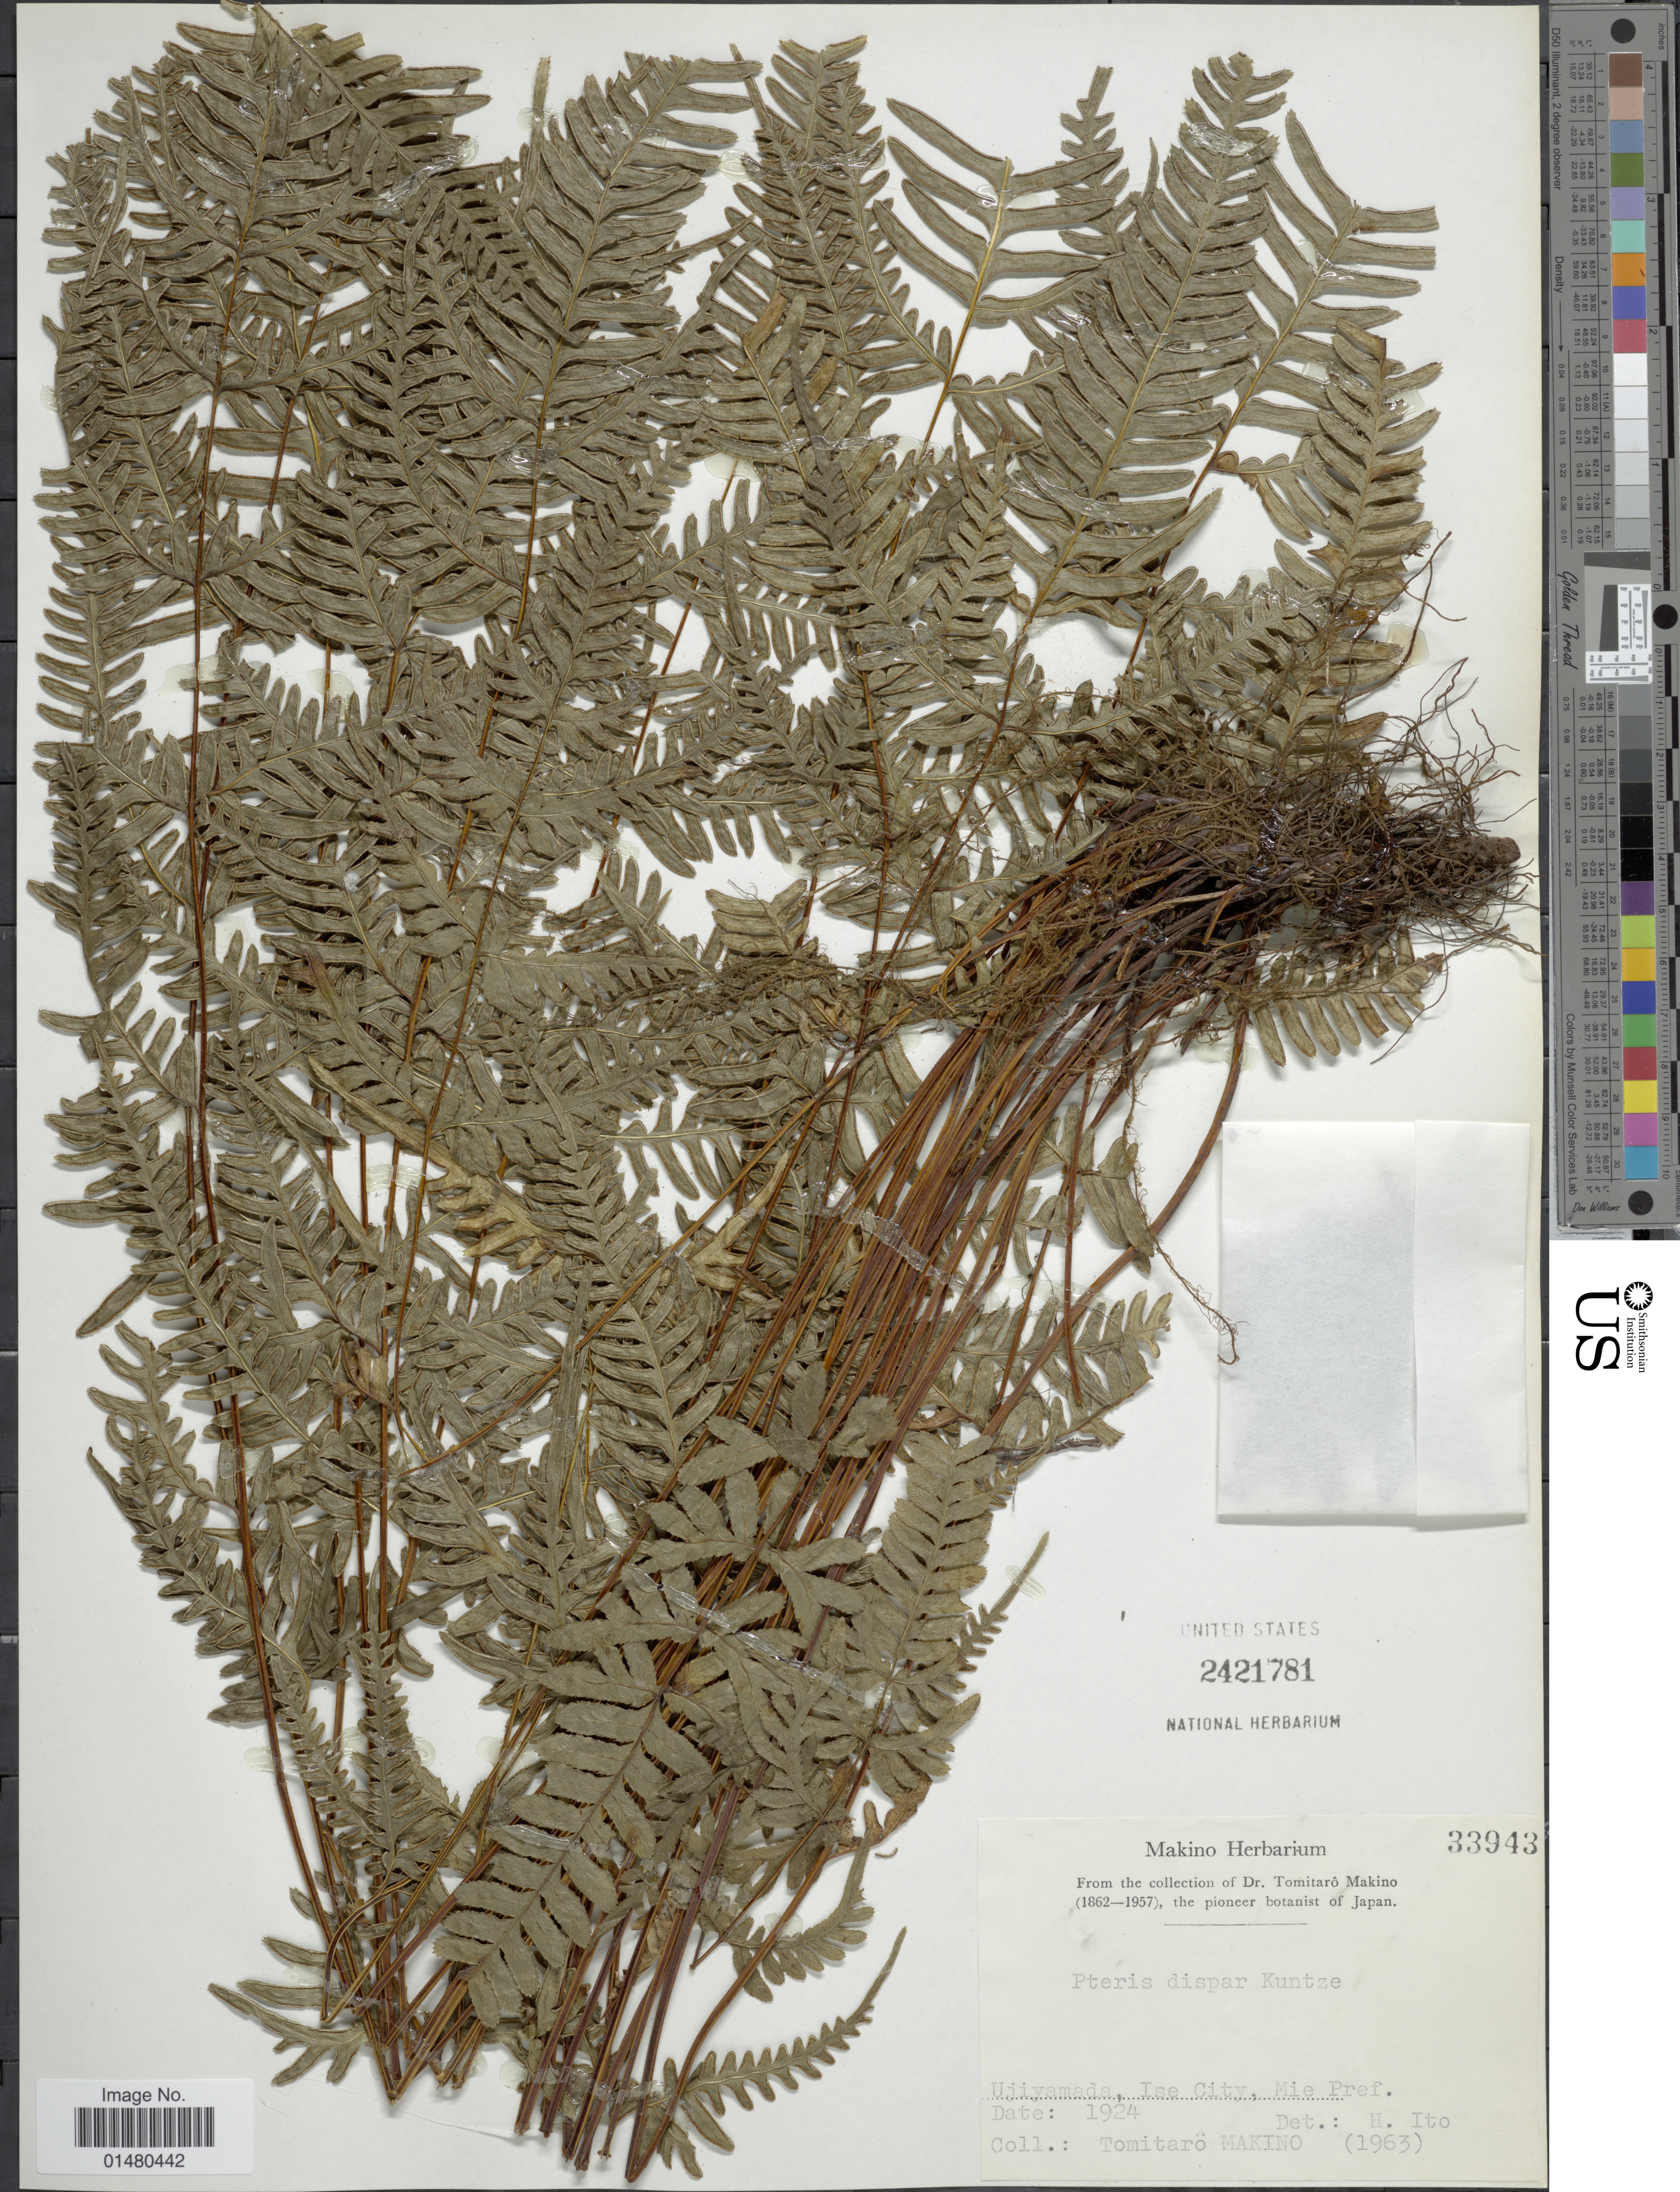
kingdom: Plantae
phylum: Tracheophyta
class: Polypodiopsida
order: Polypodiales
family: Pteridaceae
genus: Pteris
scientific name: Pteris dispar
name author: Kunze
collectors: T. Makino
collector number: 33943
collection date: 1924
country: Japan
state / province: Mie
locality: Ujiyamada, ise City, Mie Pref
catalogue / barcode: US 2421781